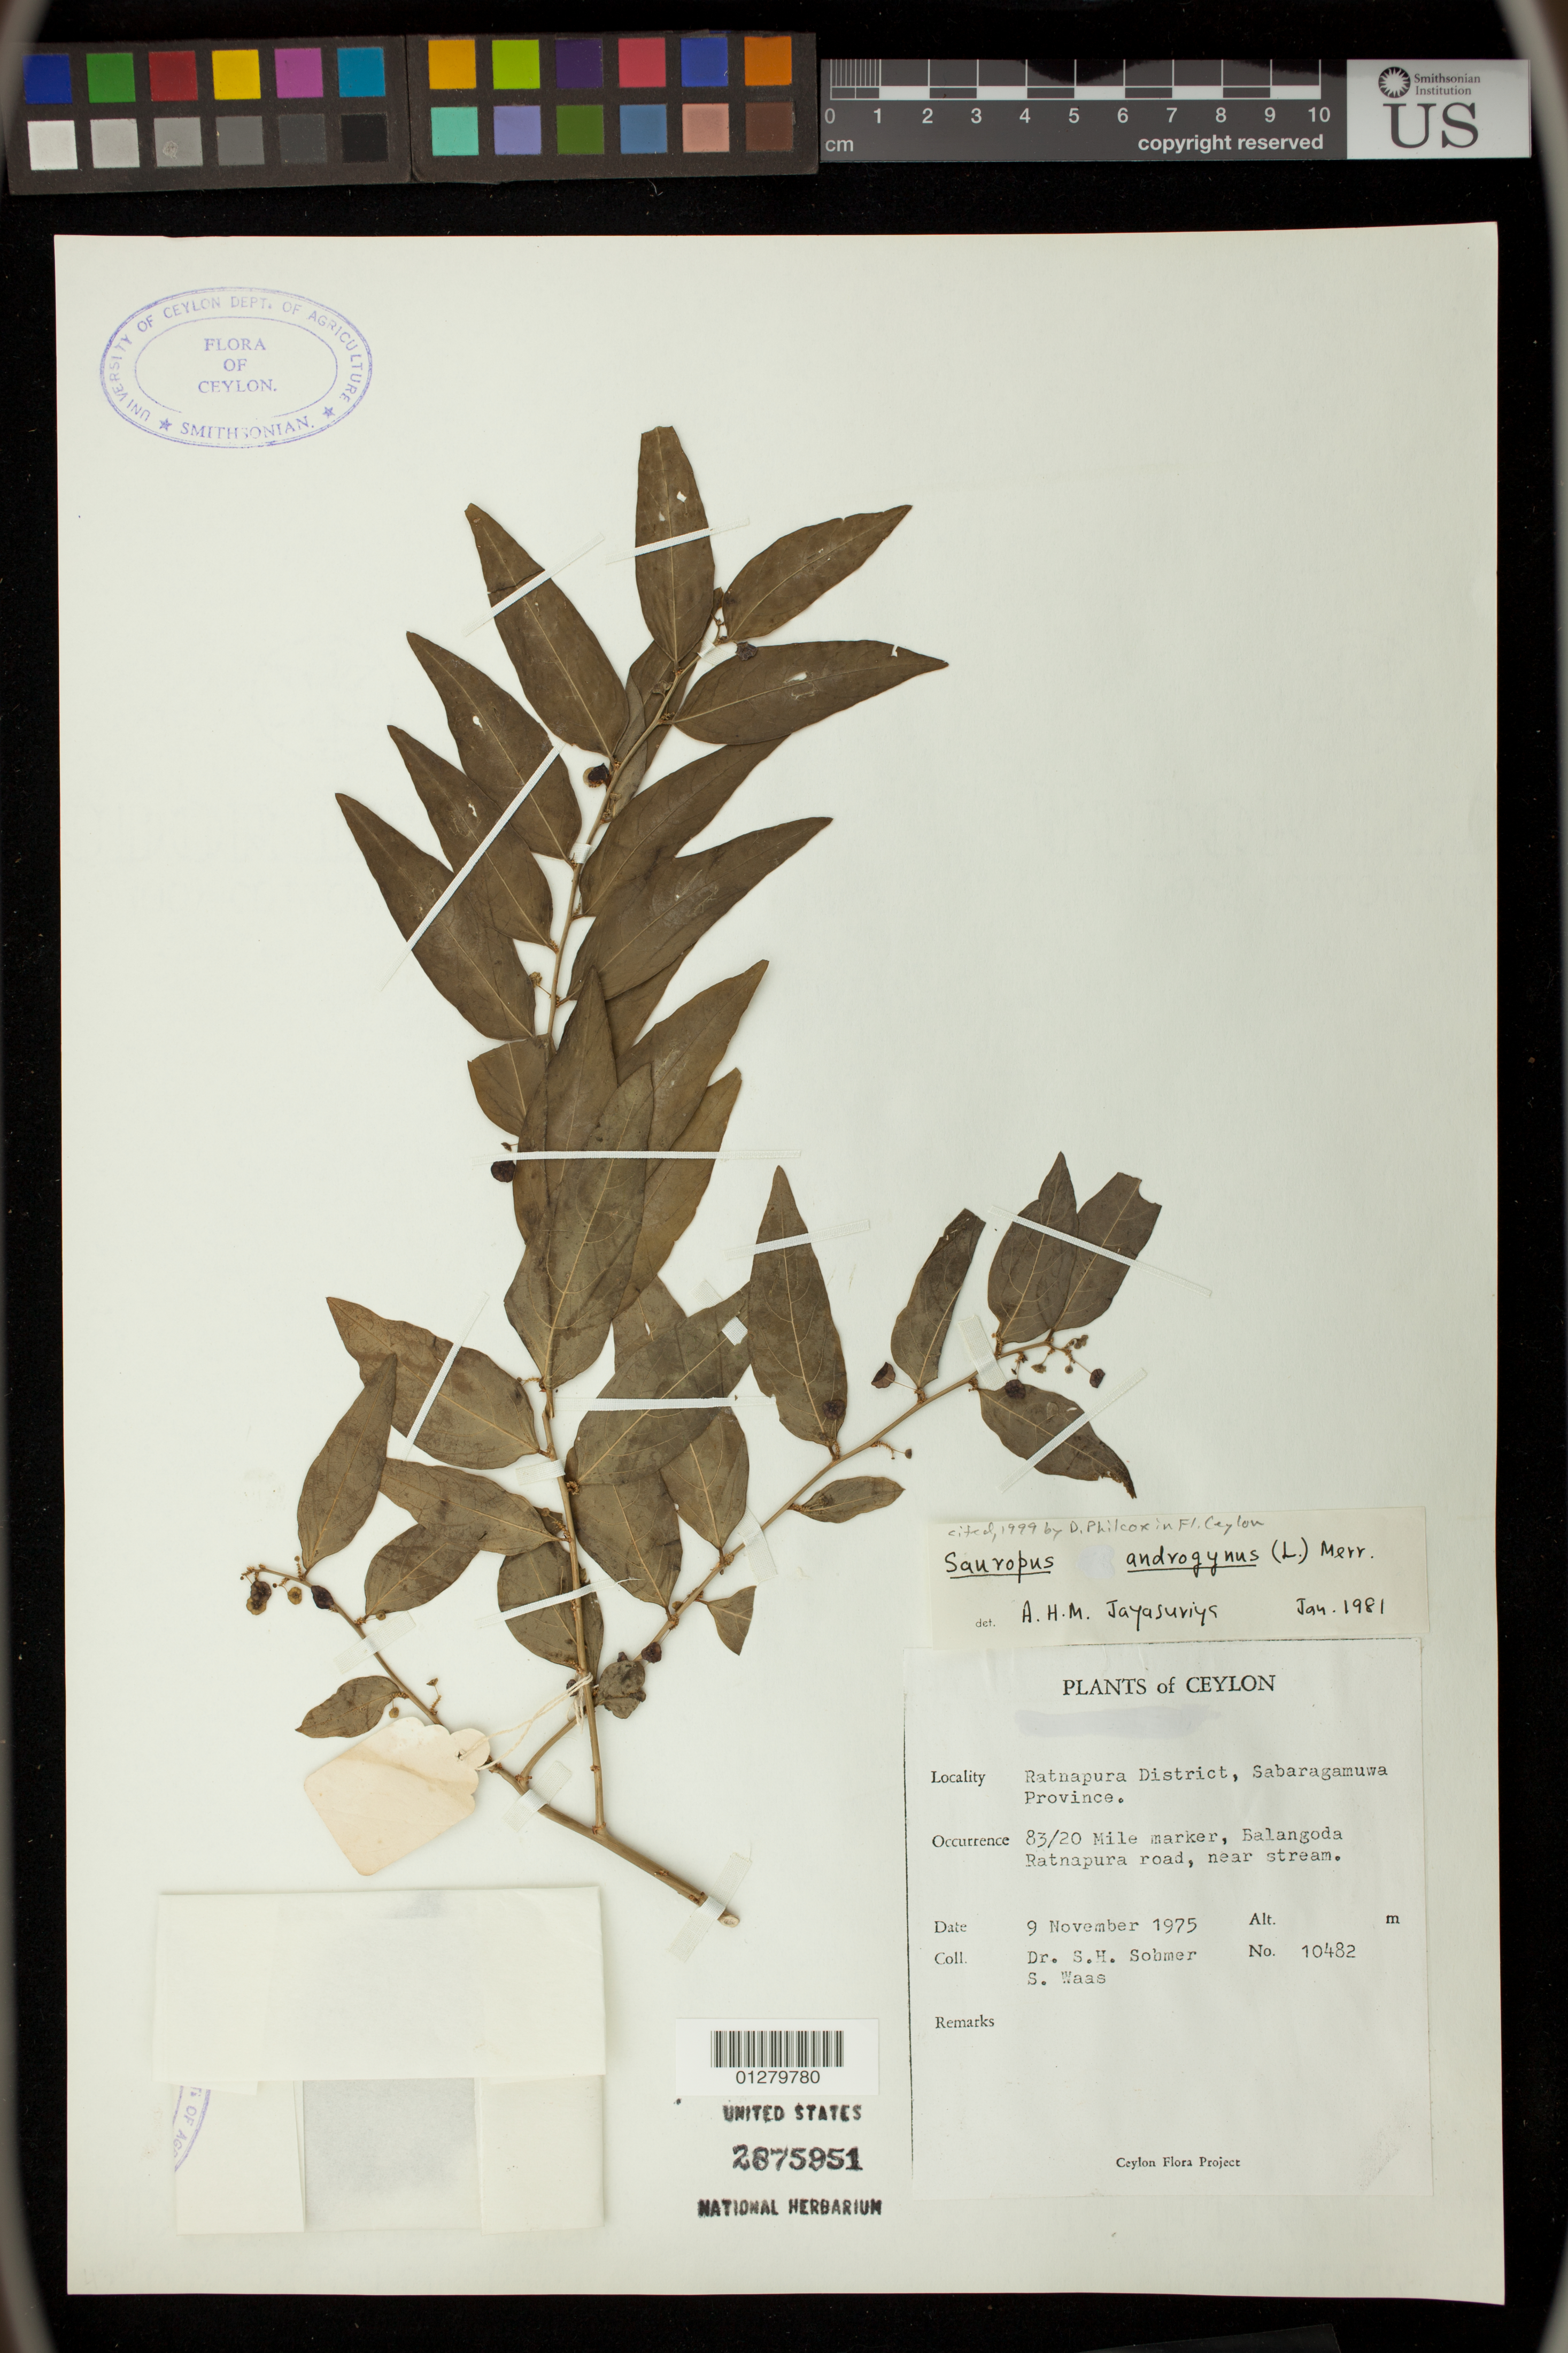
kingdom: Plantae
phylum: Tracheophyta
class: Magnoliopsida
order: Malpighiales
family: Phyllanthaceae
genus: Sauropus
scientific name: Sauropus androgynus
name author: (L.) Merr.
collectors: S. H. Sohmer & S. Waas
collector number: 10482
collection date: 1975-11-09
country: Sri Lanka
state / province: Sabaragamuwa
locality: Ratnapura District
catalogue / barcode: US 2875951